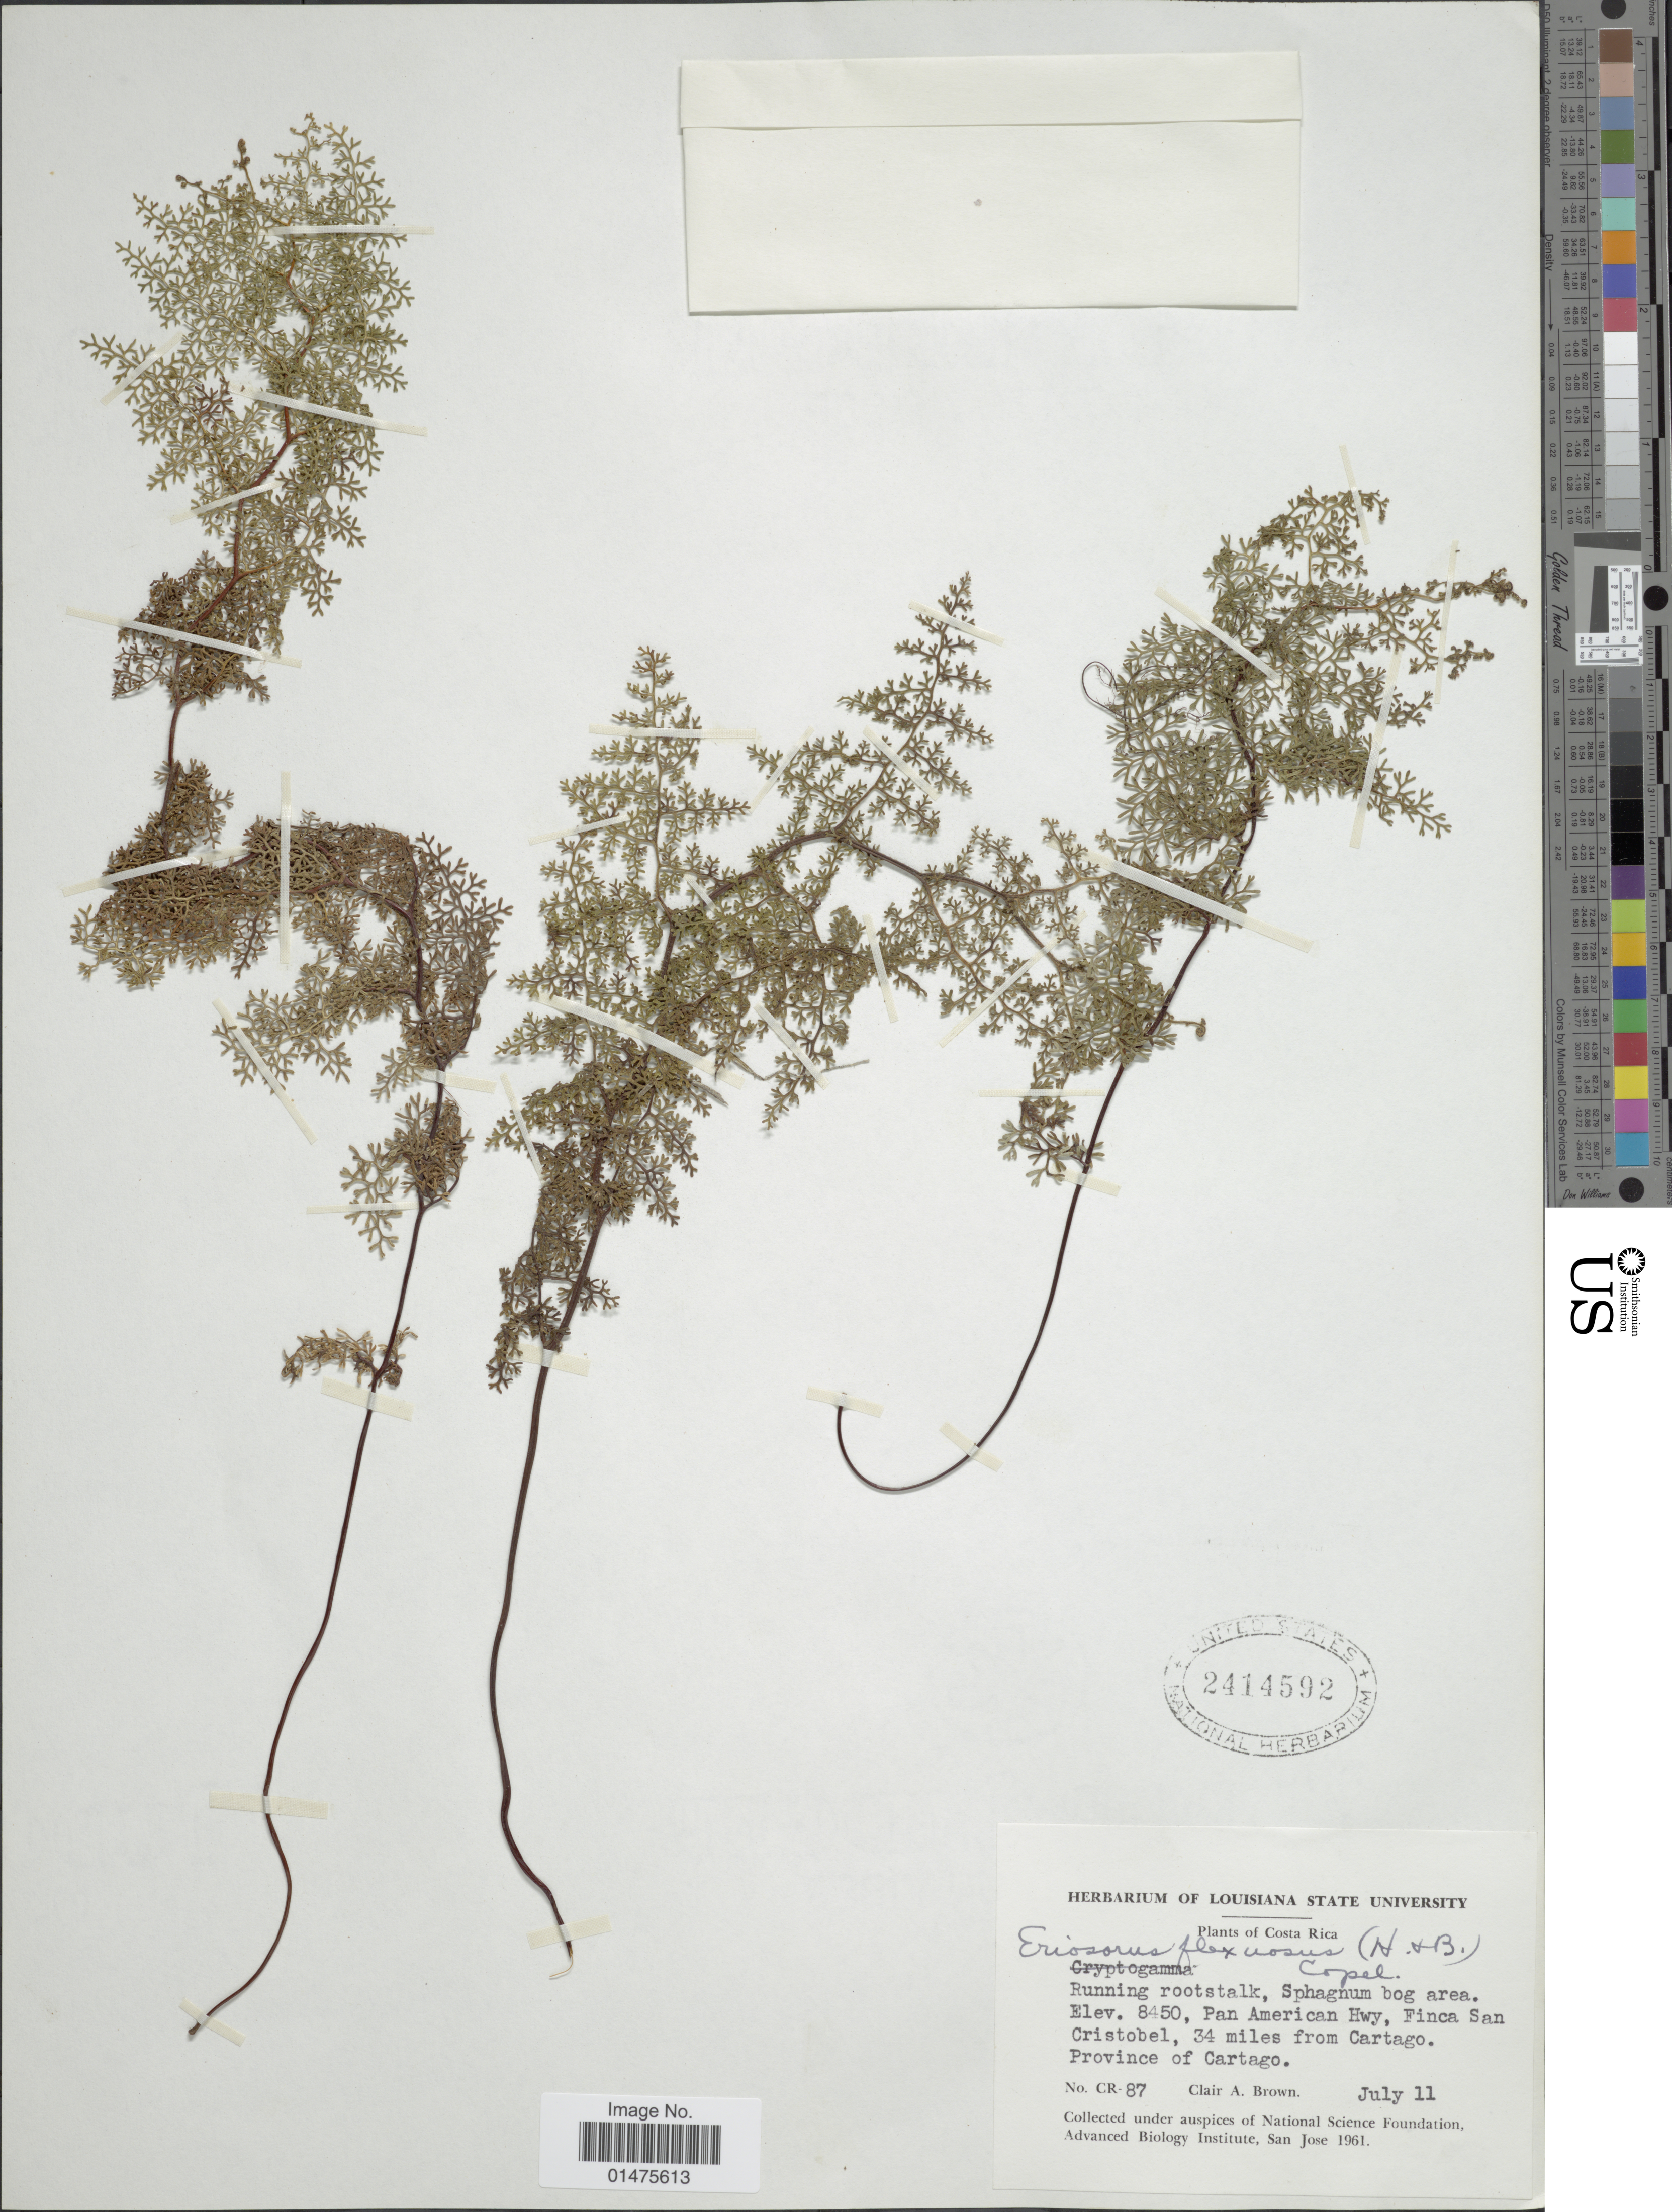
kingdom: Plantae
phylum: Tracheophyta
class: Polypodiopsida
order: Polypodiales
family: Pteridaceae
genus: Jamesonia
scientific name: Jamesonia flexuosa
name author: (Humb. & Bonpl.) Christenh.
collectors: C. A. Brown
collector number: CR-87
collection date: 1961-07-11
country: Costa Rica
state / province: Cartago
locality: Sphanum bog area, pan American Hwy, Finca San Cristobel, 34 miles from Cartago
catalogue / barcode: US 2414592